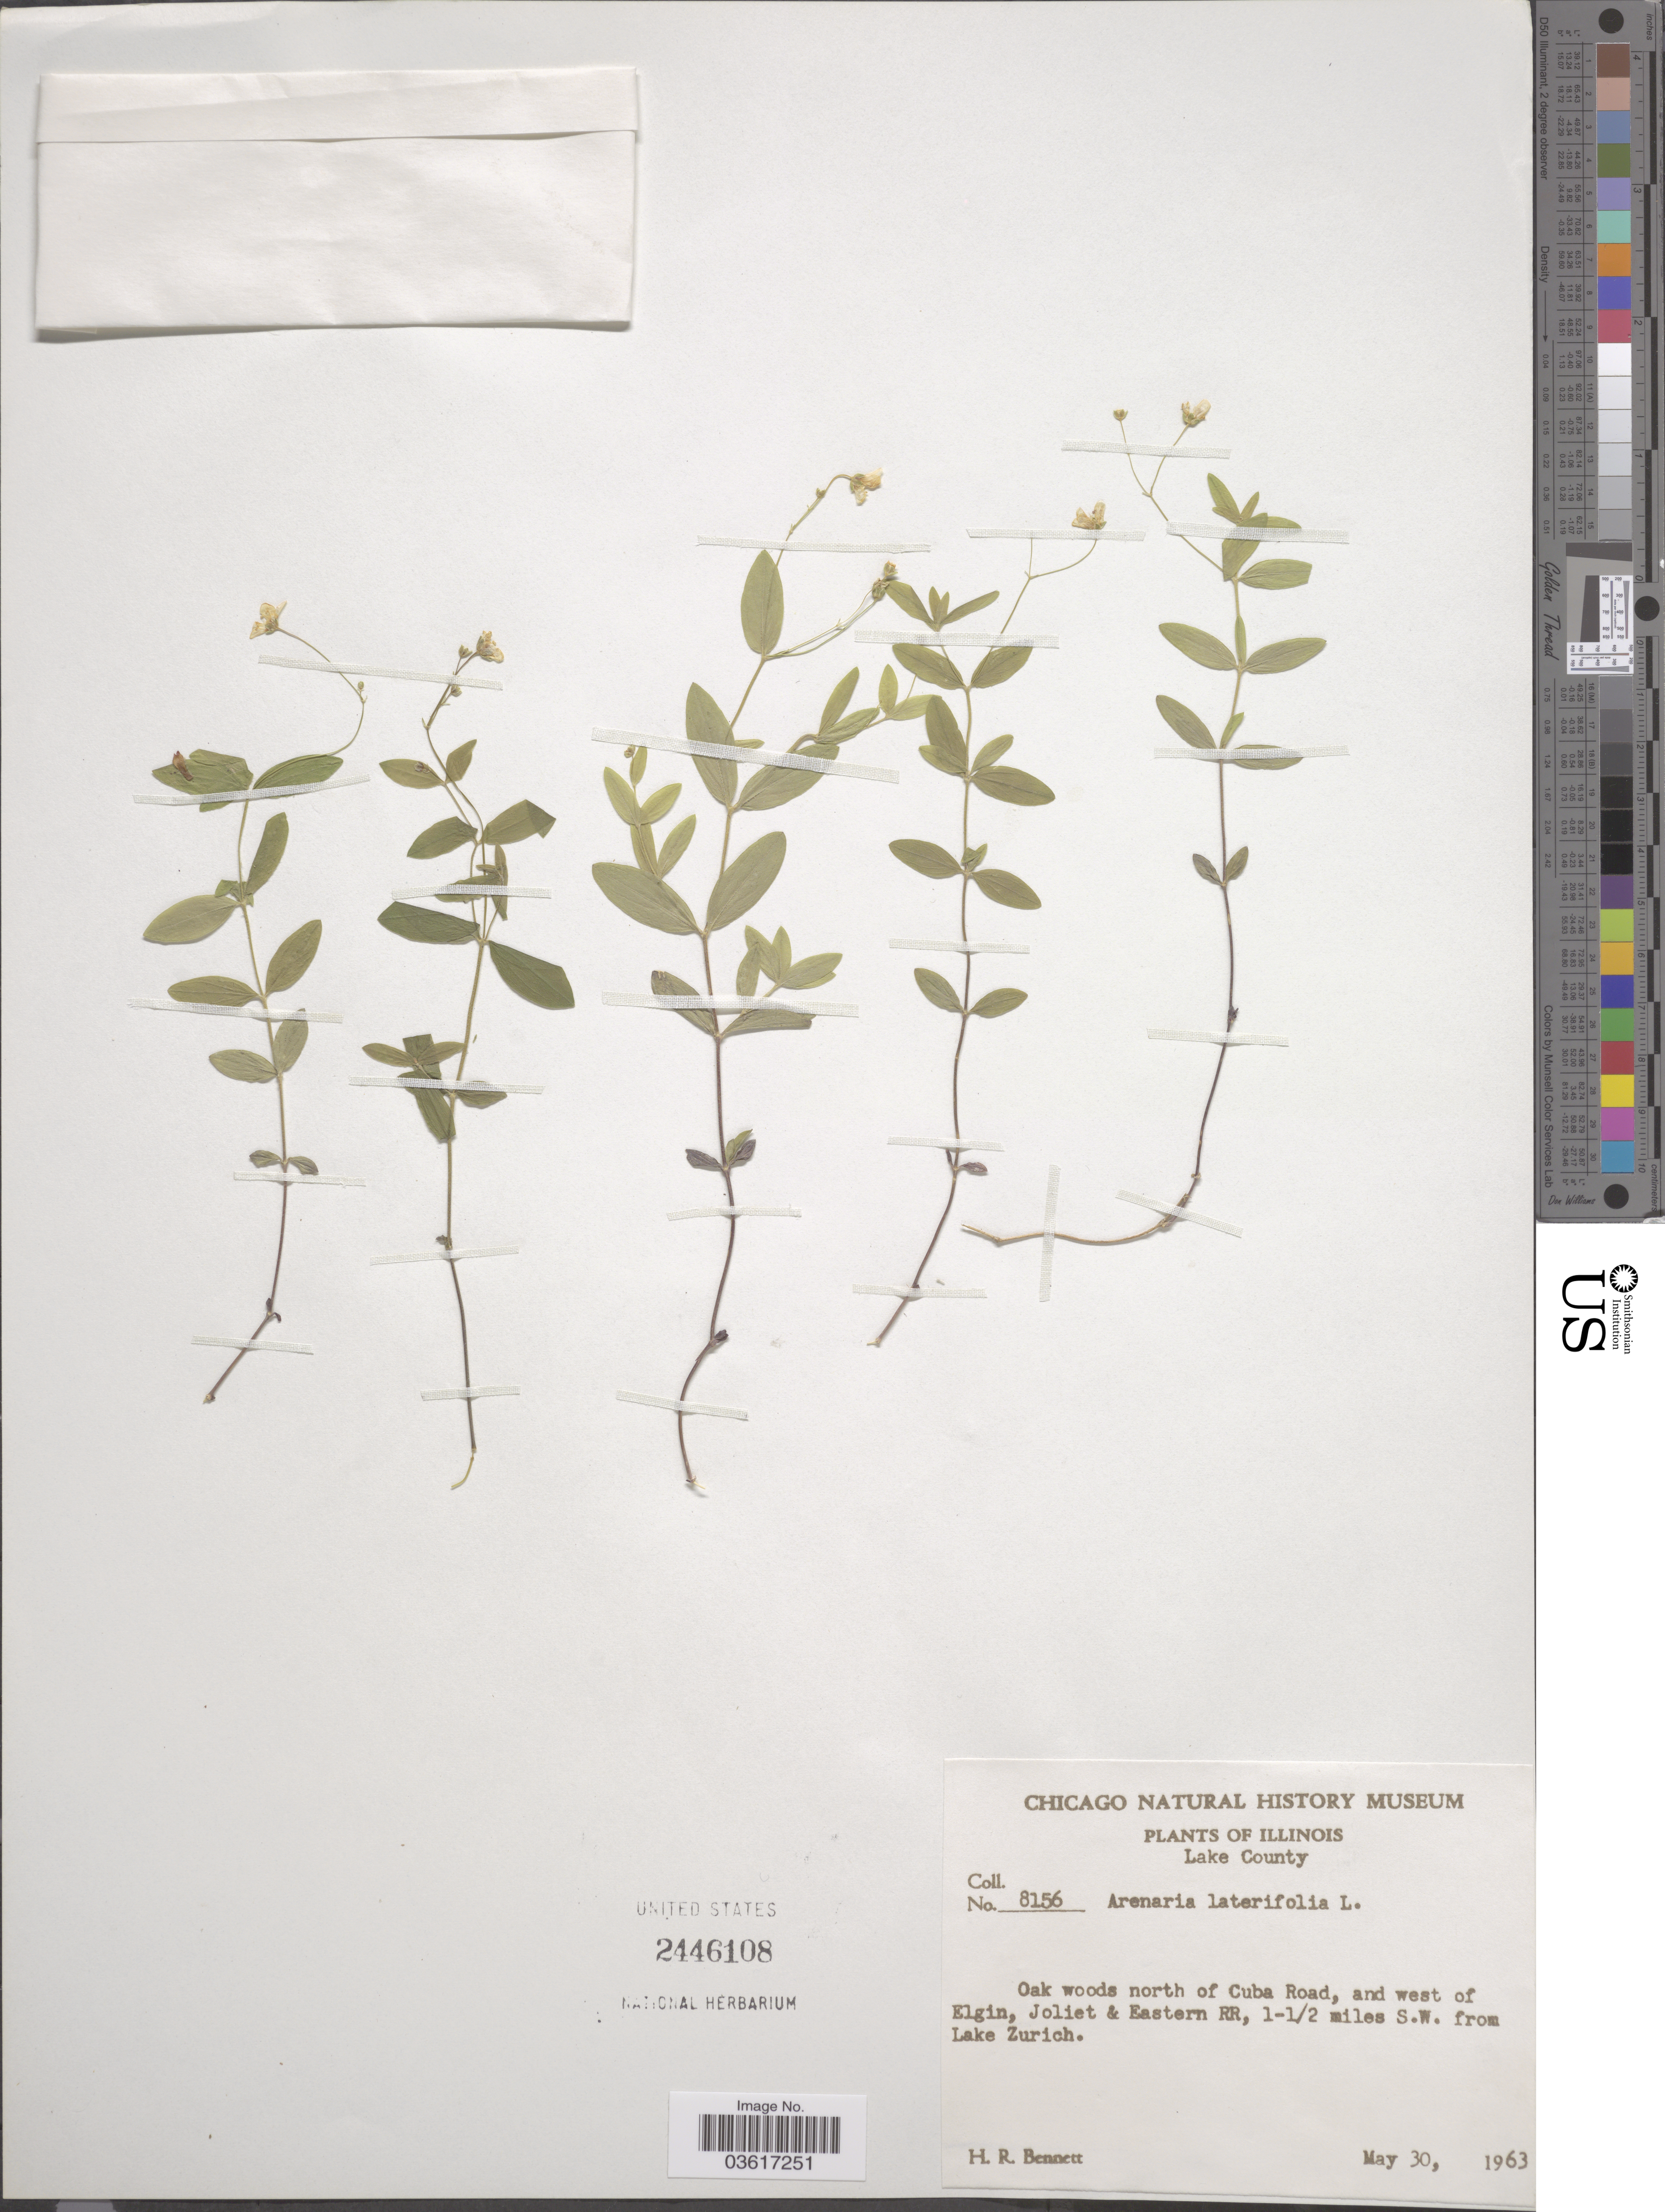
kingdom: Plantae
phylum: Tracheophyta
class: Magnoliopsida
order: Caryophyllales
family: Caryophyllaceae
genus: Moehringia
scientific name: Moehringia lateriflora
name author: (L.) Fenzl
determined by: Strong, Mark T., (BOT), Smithsonian Institution - National Museum of Natural History (UNITED STATES)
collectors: H. R. Bennett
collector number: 8156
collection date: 1963-05-30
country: United States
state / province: Illinois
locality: Lake County. Oak woods north of Cuba Road, and west of Elgin, Joliet & Eastern RR, 1-½ miles S. W. from Lake Zurich.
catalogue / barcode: US 2446108